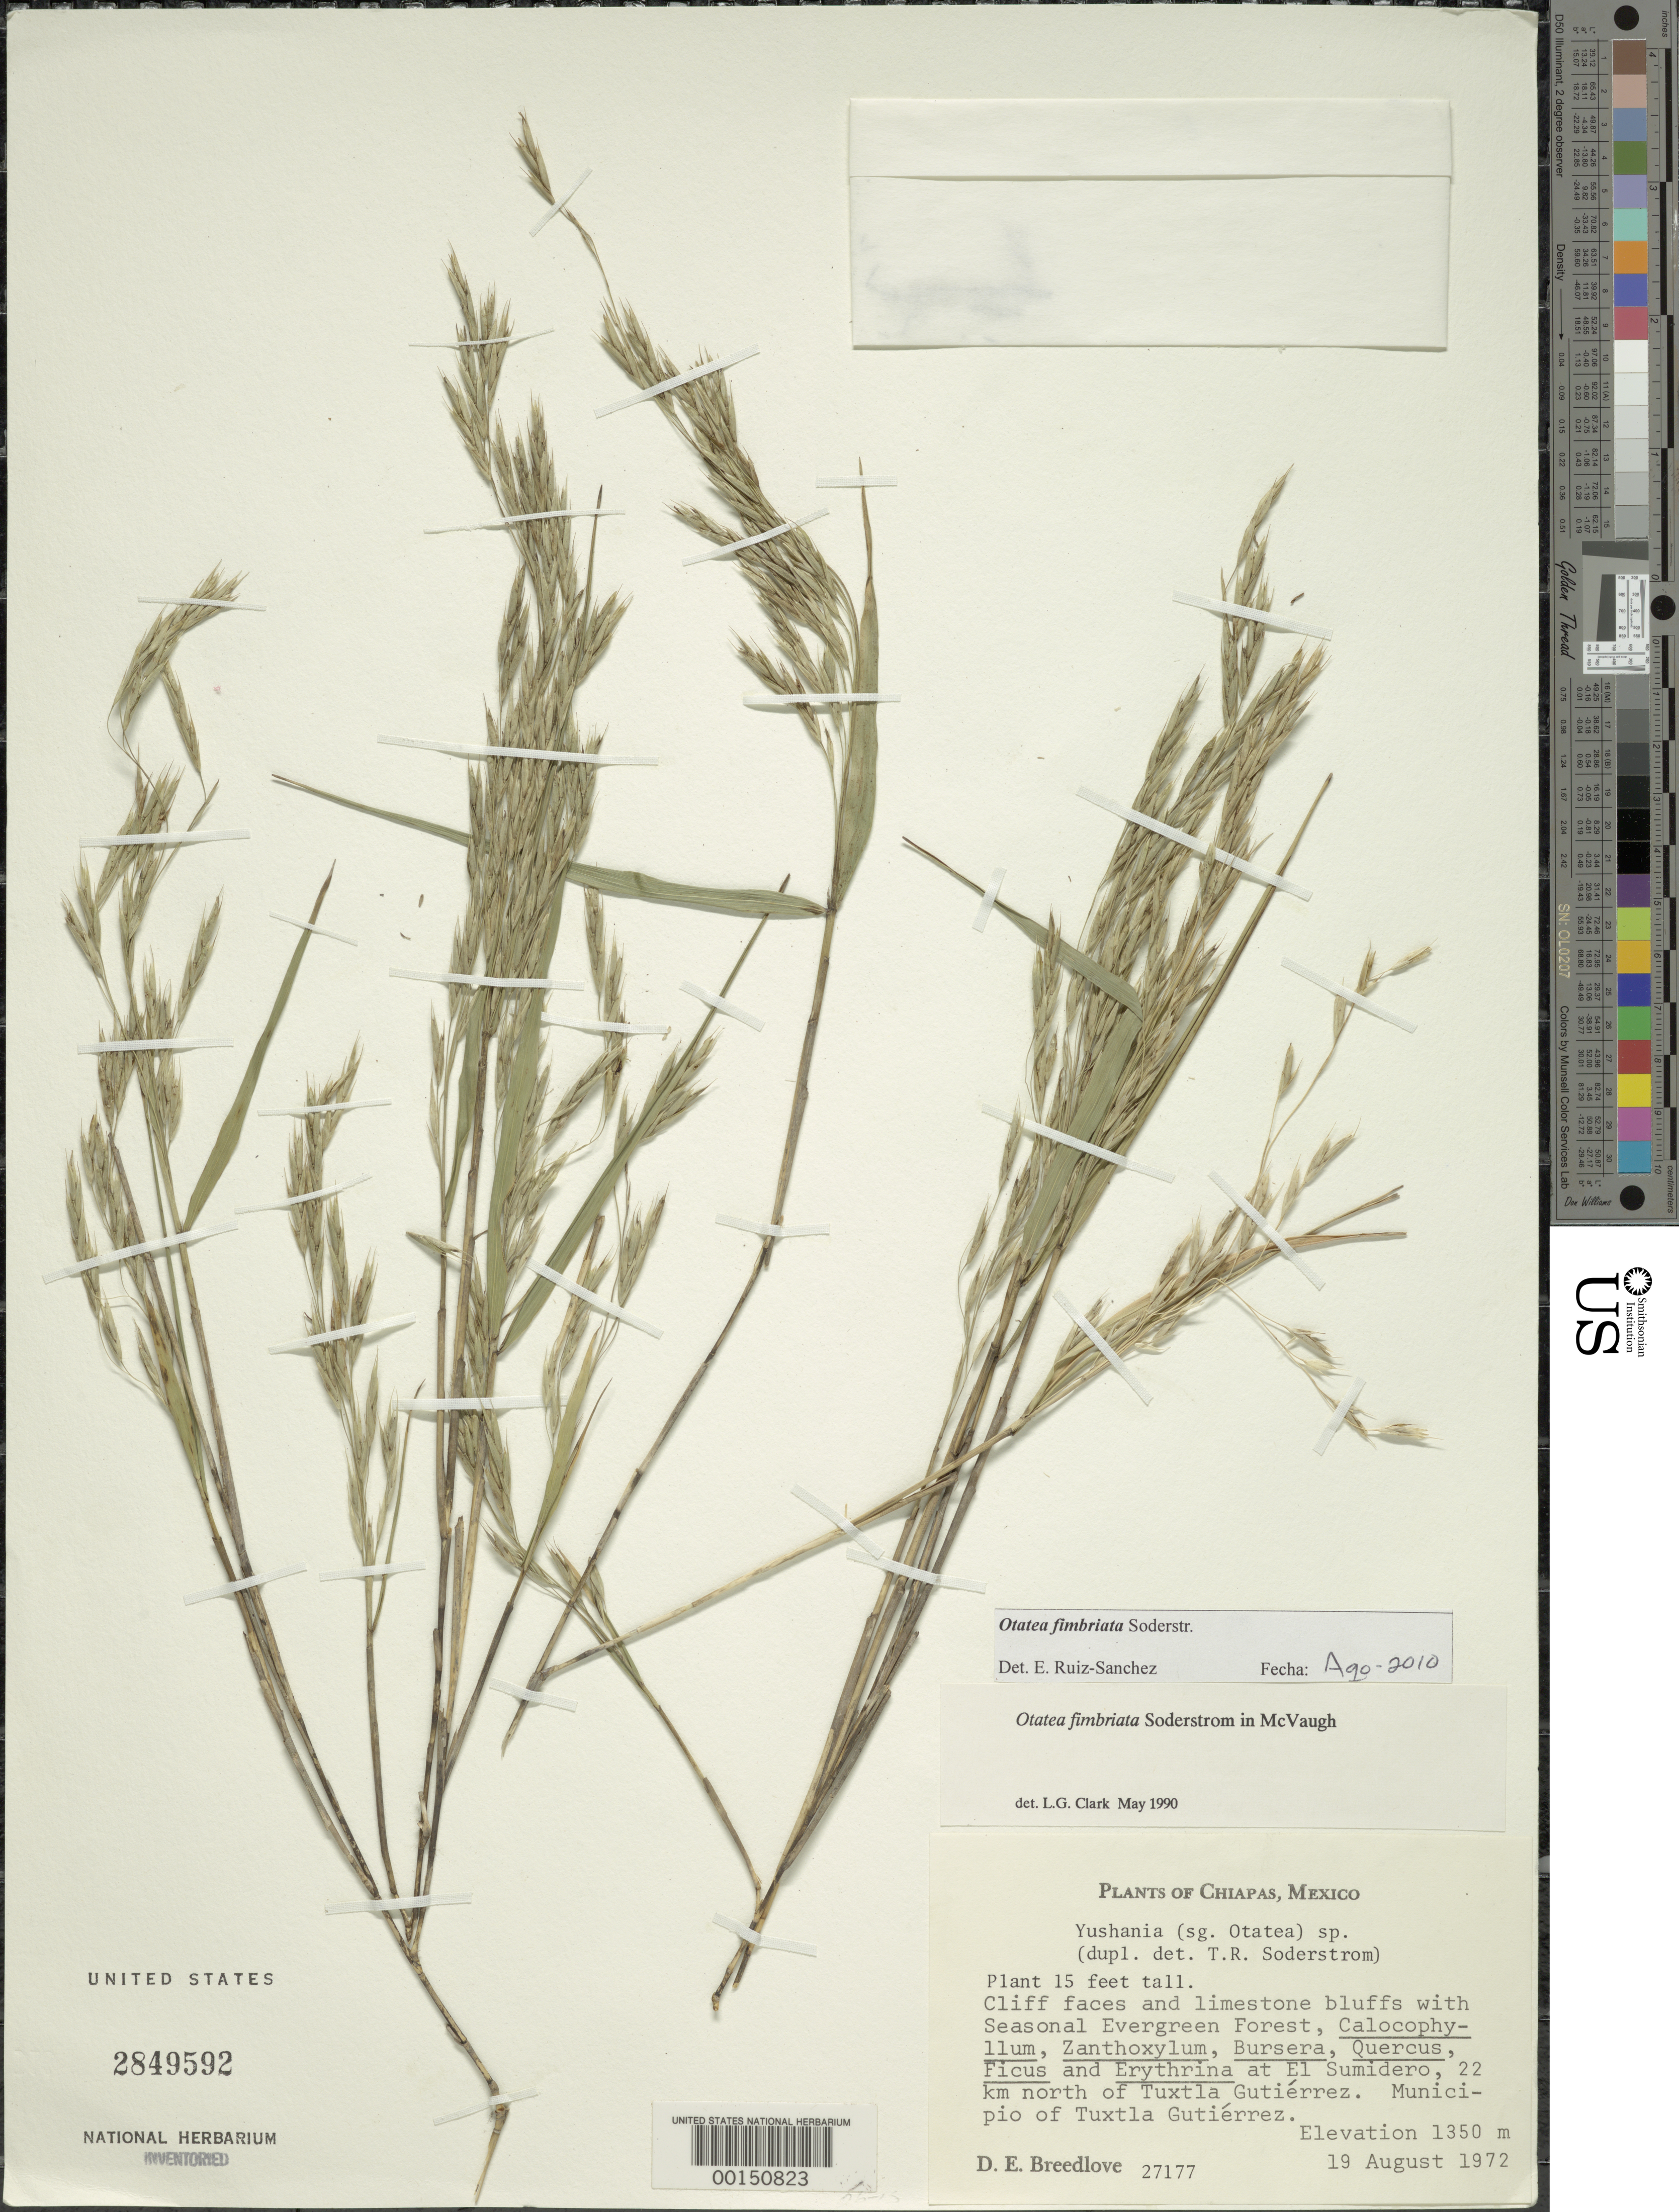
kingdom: Plantae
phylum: Tracheophyta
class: Liliopsida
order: Poales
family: Poaceae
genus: Otatea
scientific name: Otatea fimbriata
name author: Soderstr. in McVaugh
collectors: D. E. Breedlove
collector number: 27177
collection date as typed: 19 Aug 1972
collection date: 1972-08-19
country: Mexico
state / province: Chiapas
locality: El Sumidero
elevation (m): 1350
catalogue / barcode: US 2849592